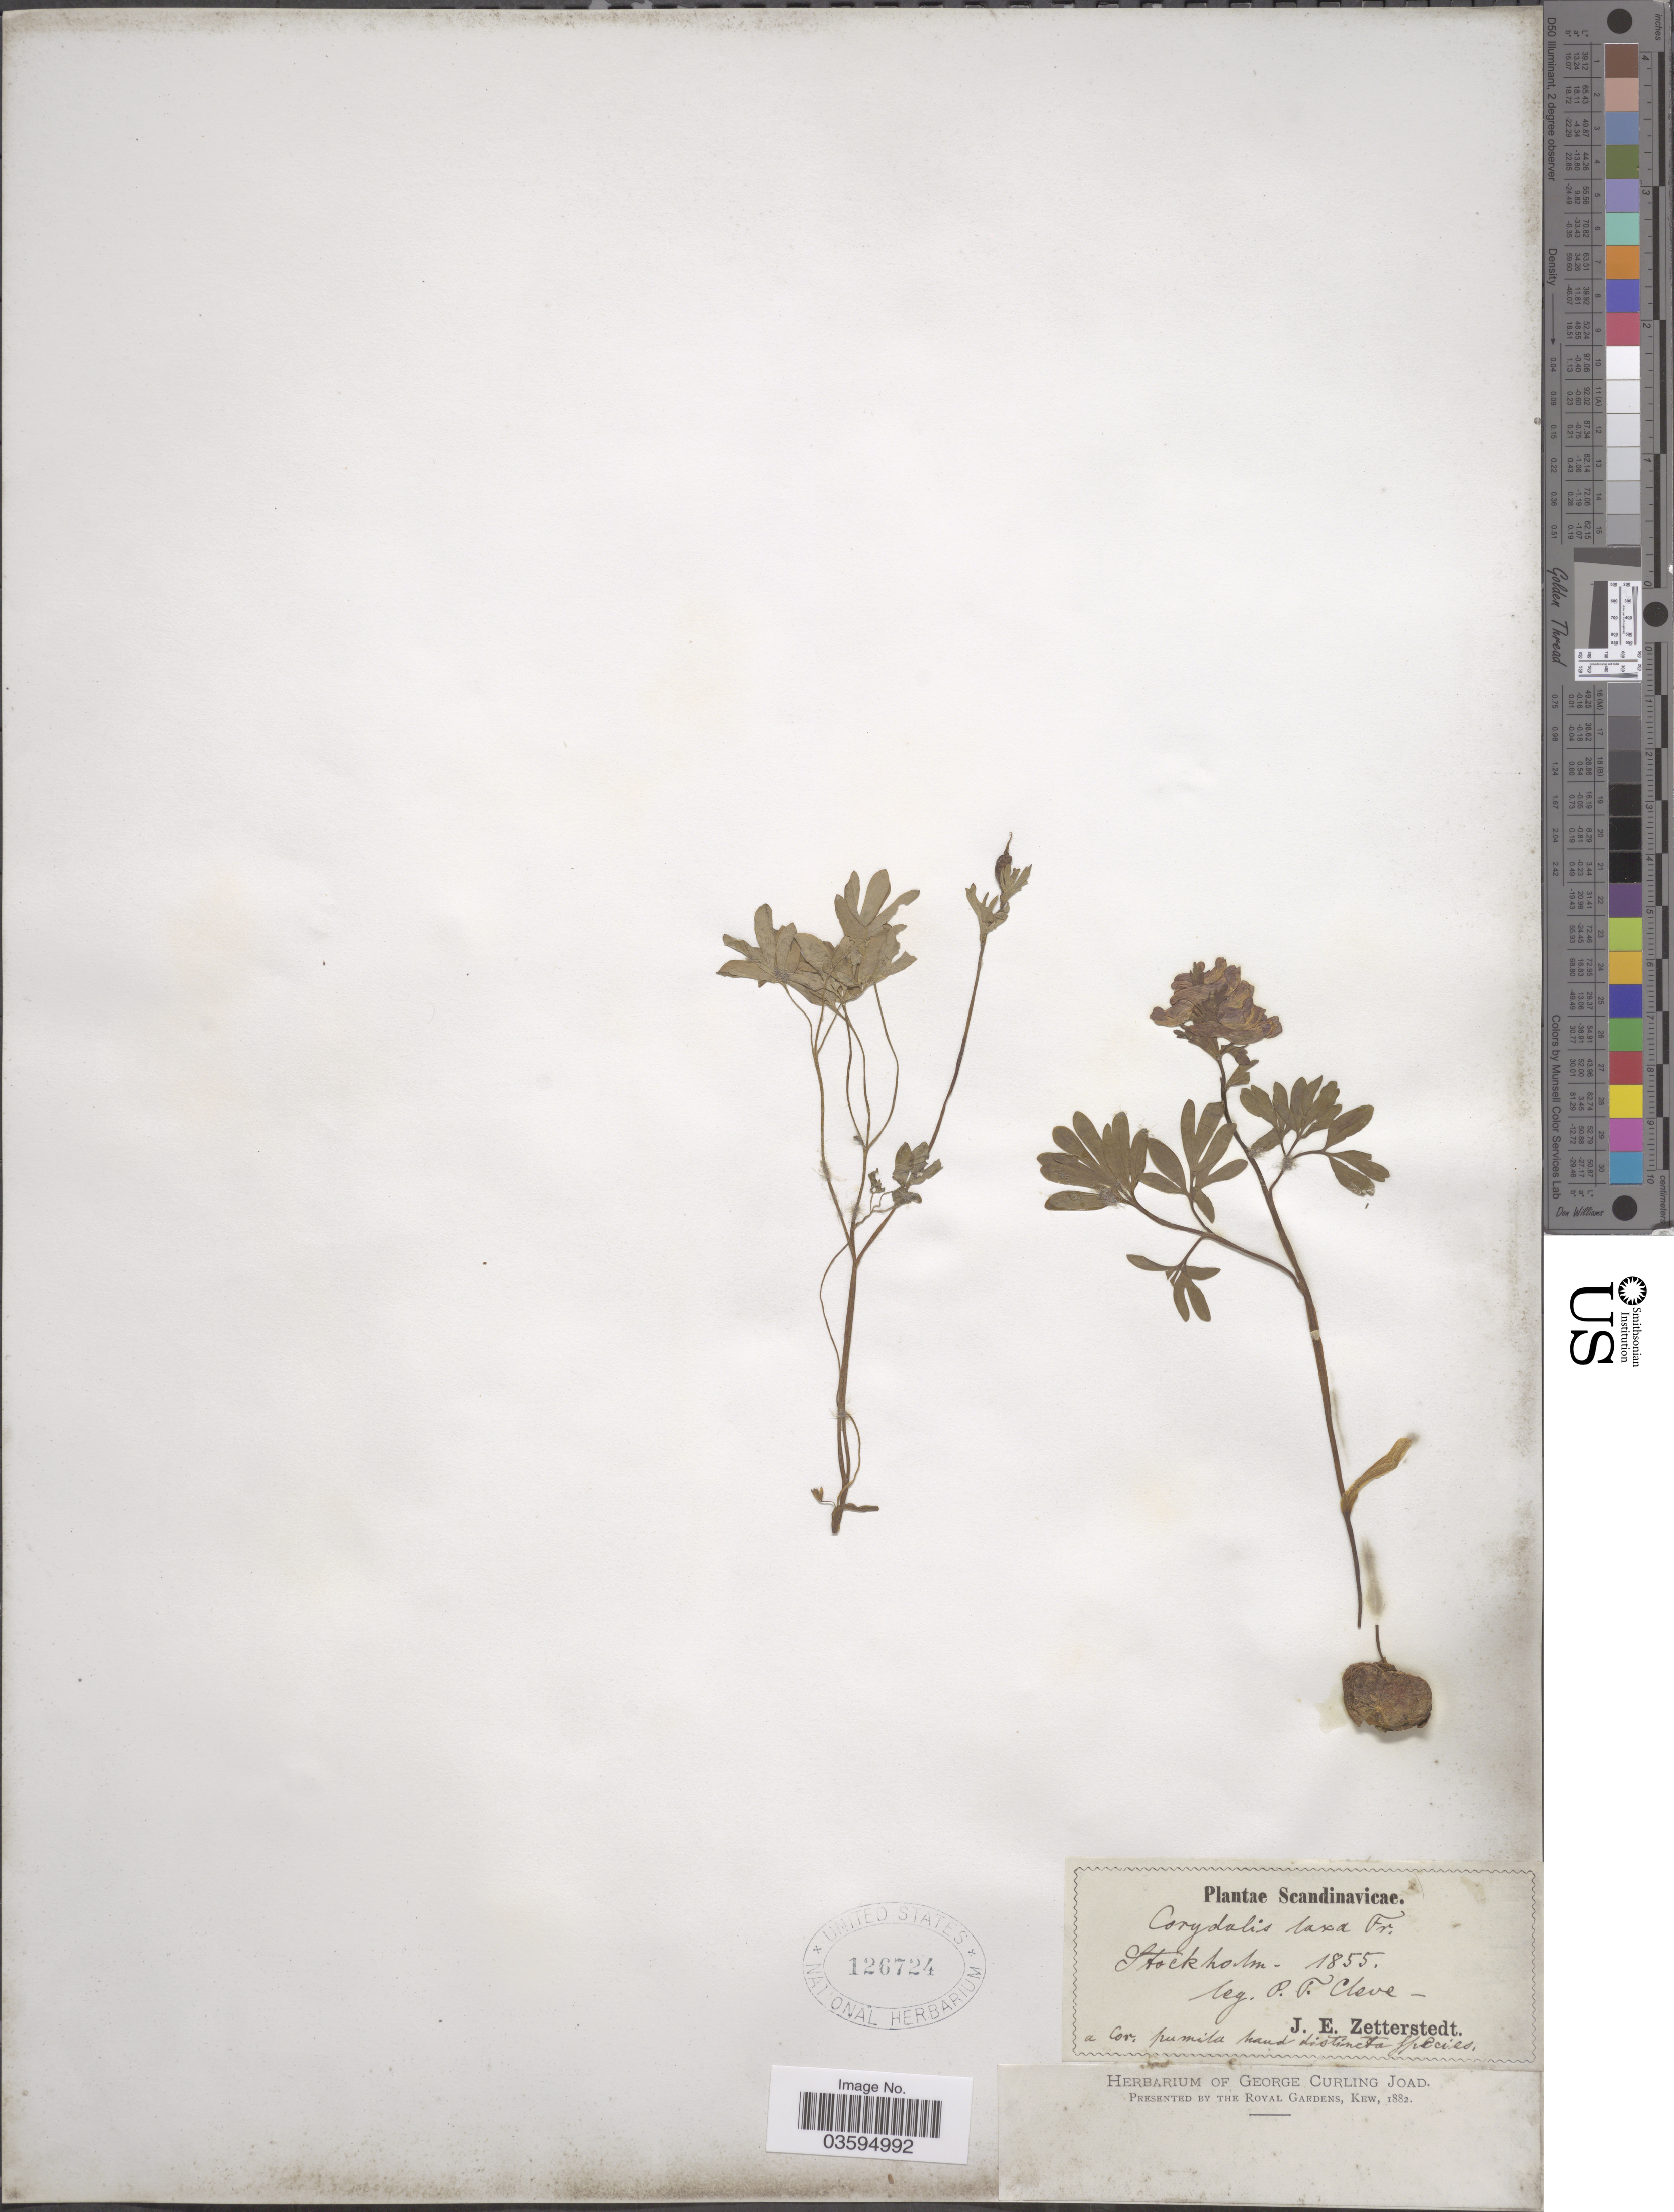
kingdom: Plantae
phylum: Tracheophyta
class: Magnoliopsida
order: Ranunculales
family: Papaveraceae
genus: Capnoides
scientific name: Capnoides laxa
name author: (Fr. a) Kuntze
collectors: P. Cleve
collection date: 1855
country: Sweden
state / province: Stockholm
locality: Scandinavicae. Stockholm.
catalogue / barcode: US 126724